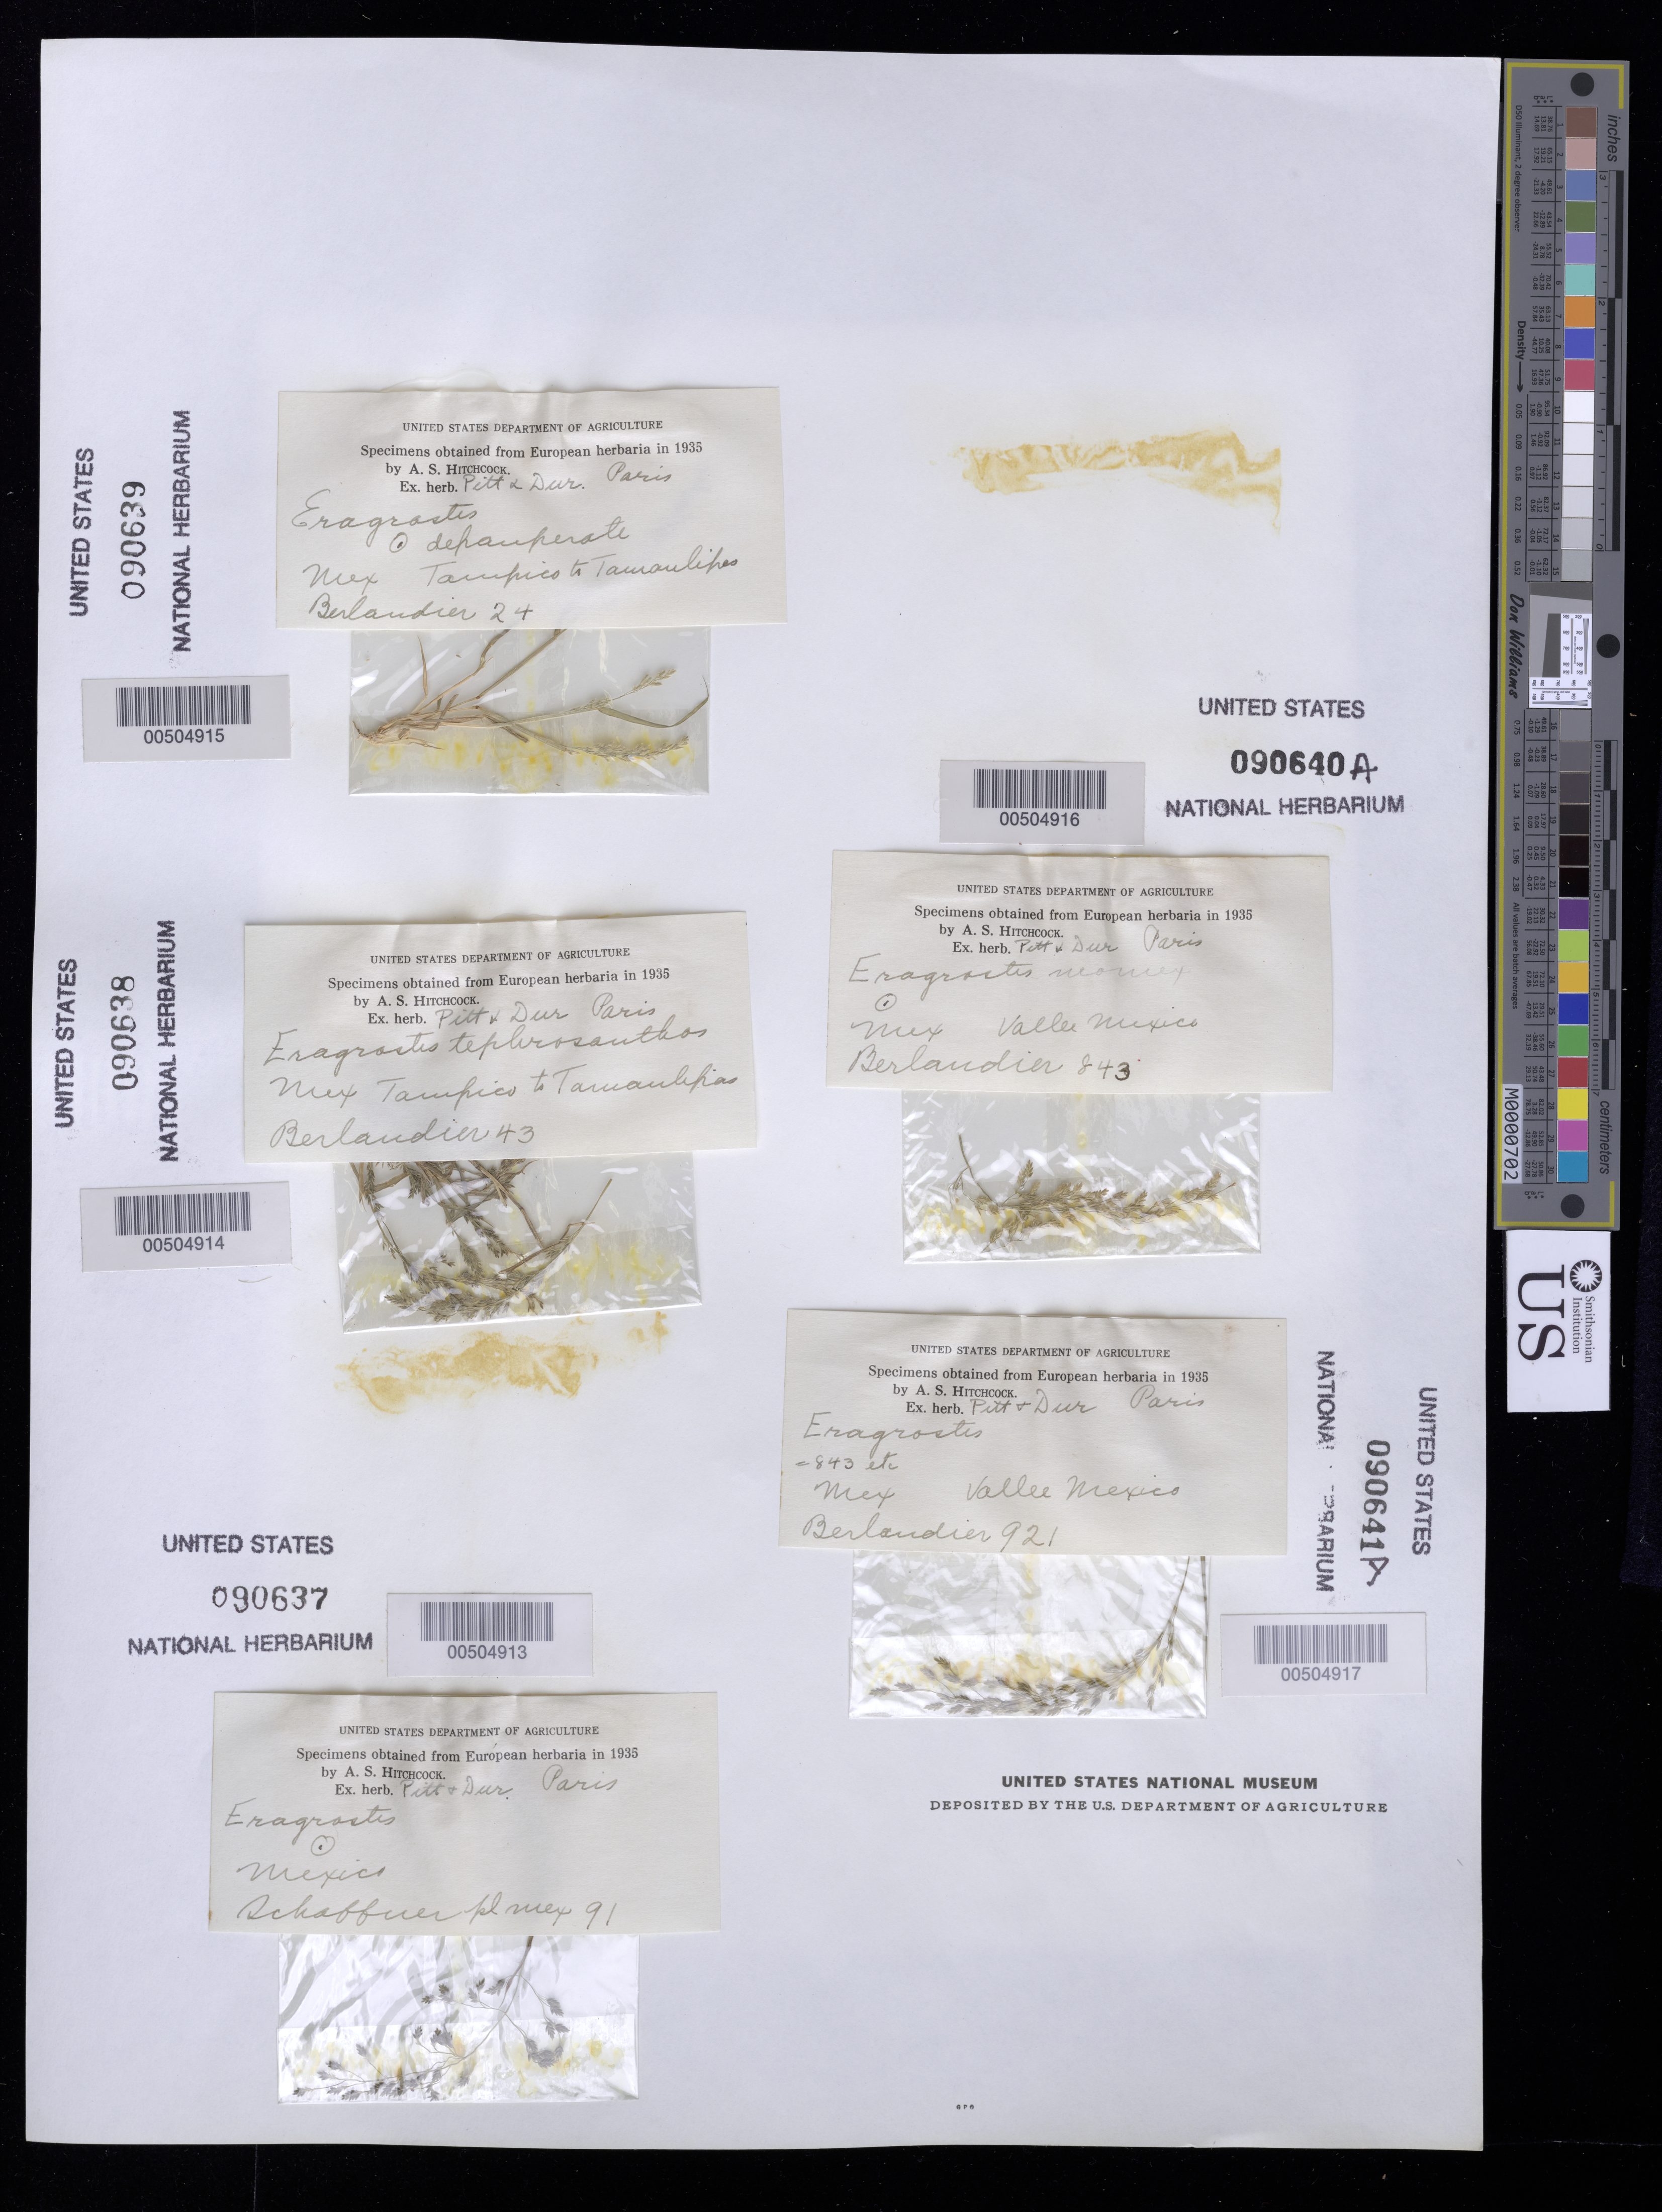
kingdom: Plantae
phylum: Tracheophyta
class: Liliopsida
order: Poales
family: Poaceae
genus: Eragrostis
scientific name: Eragrostis tephrosanthos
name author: Roem. & Schult.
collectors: -. Schaffner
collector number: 91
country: Mexico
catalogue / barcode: US 90637